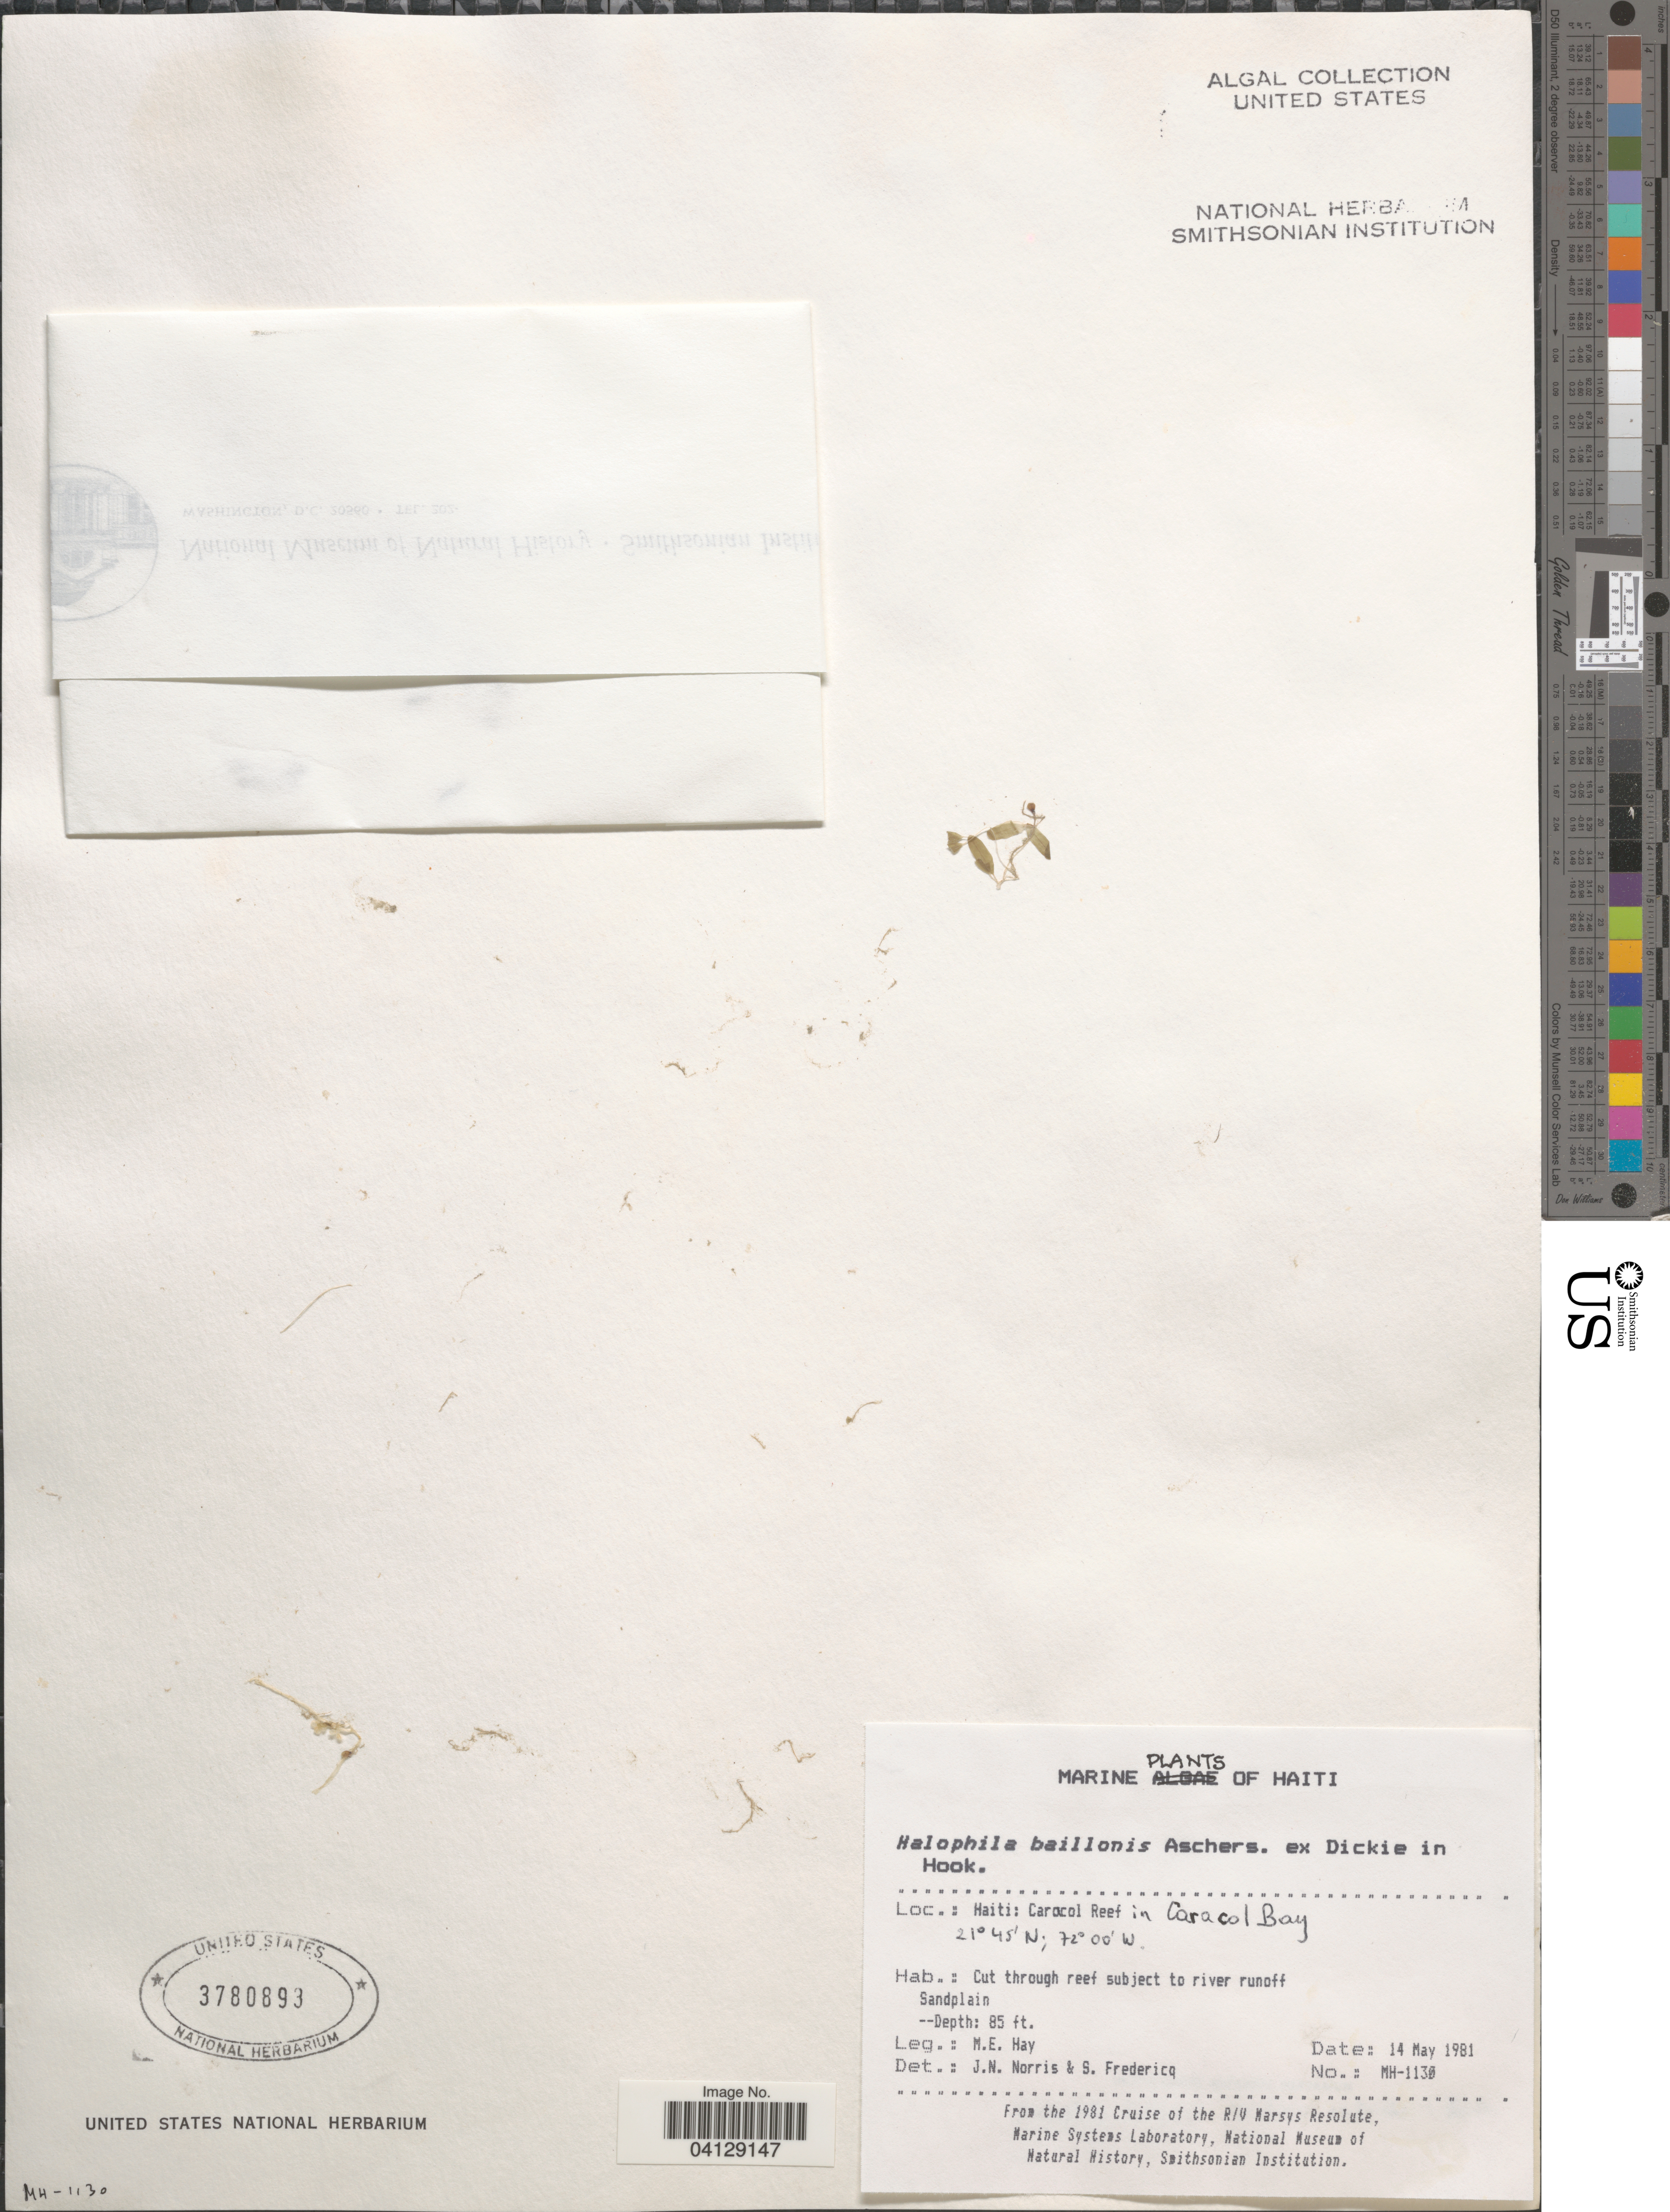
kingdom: Plantae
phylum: Tracheophyta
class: Liliopsida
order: Alismatales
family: Hydrocharitaceae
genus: Halophila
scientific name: Halophila baillonis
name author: Asch. ex Dickie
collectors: M. E. Hay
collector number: MH-1130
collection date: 1981-05-14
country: Haiti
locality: Caracol Reef in Caracol Bay.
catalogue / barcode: US 3780893